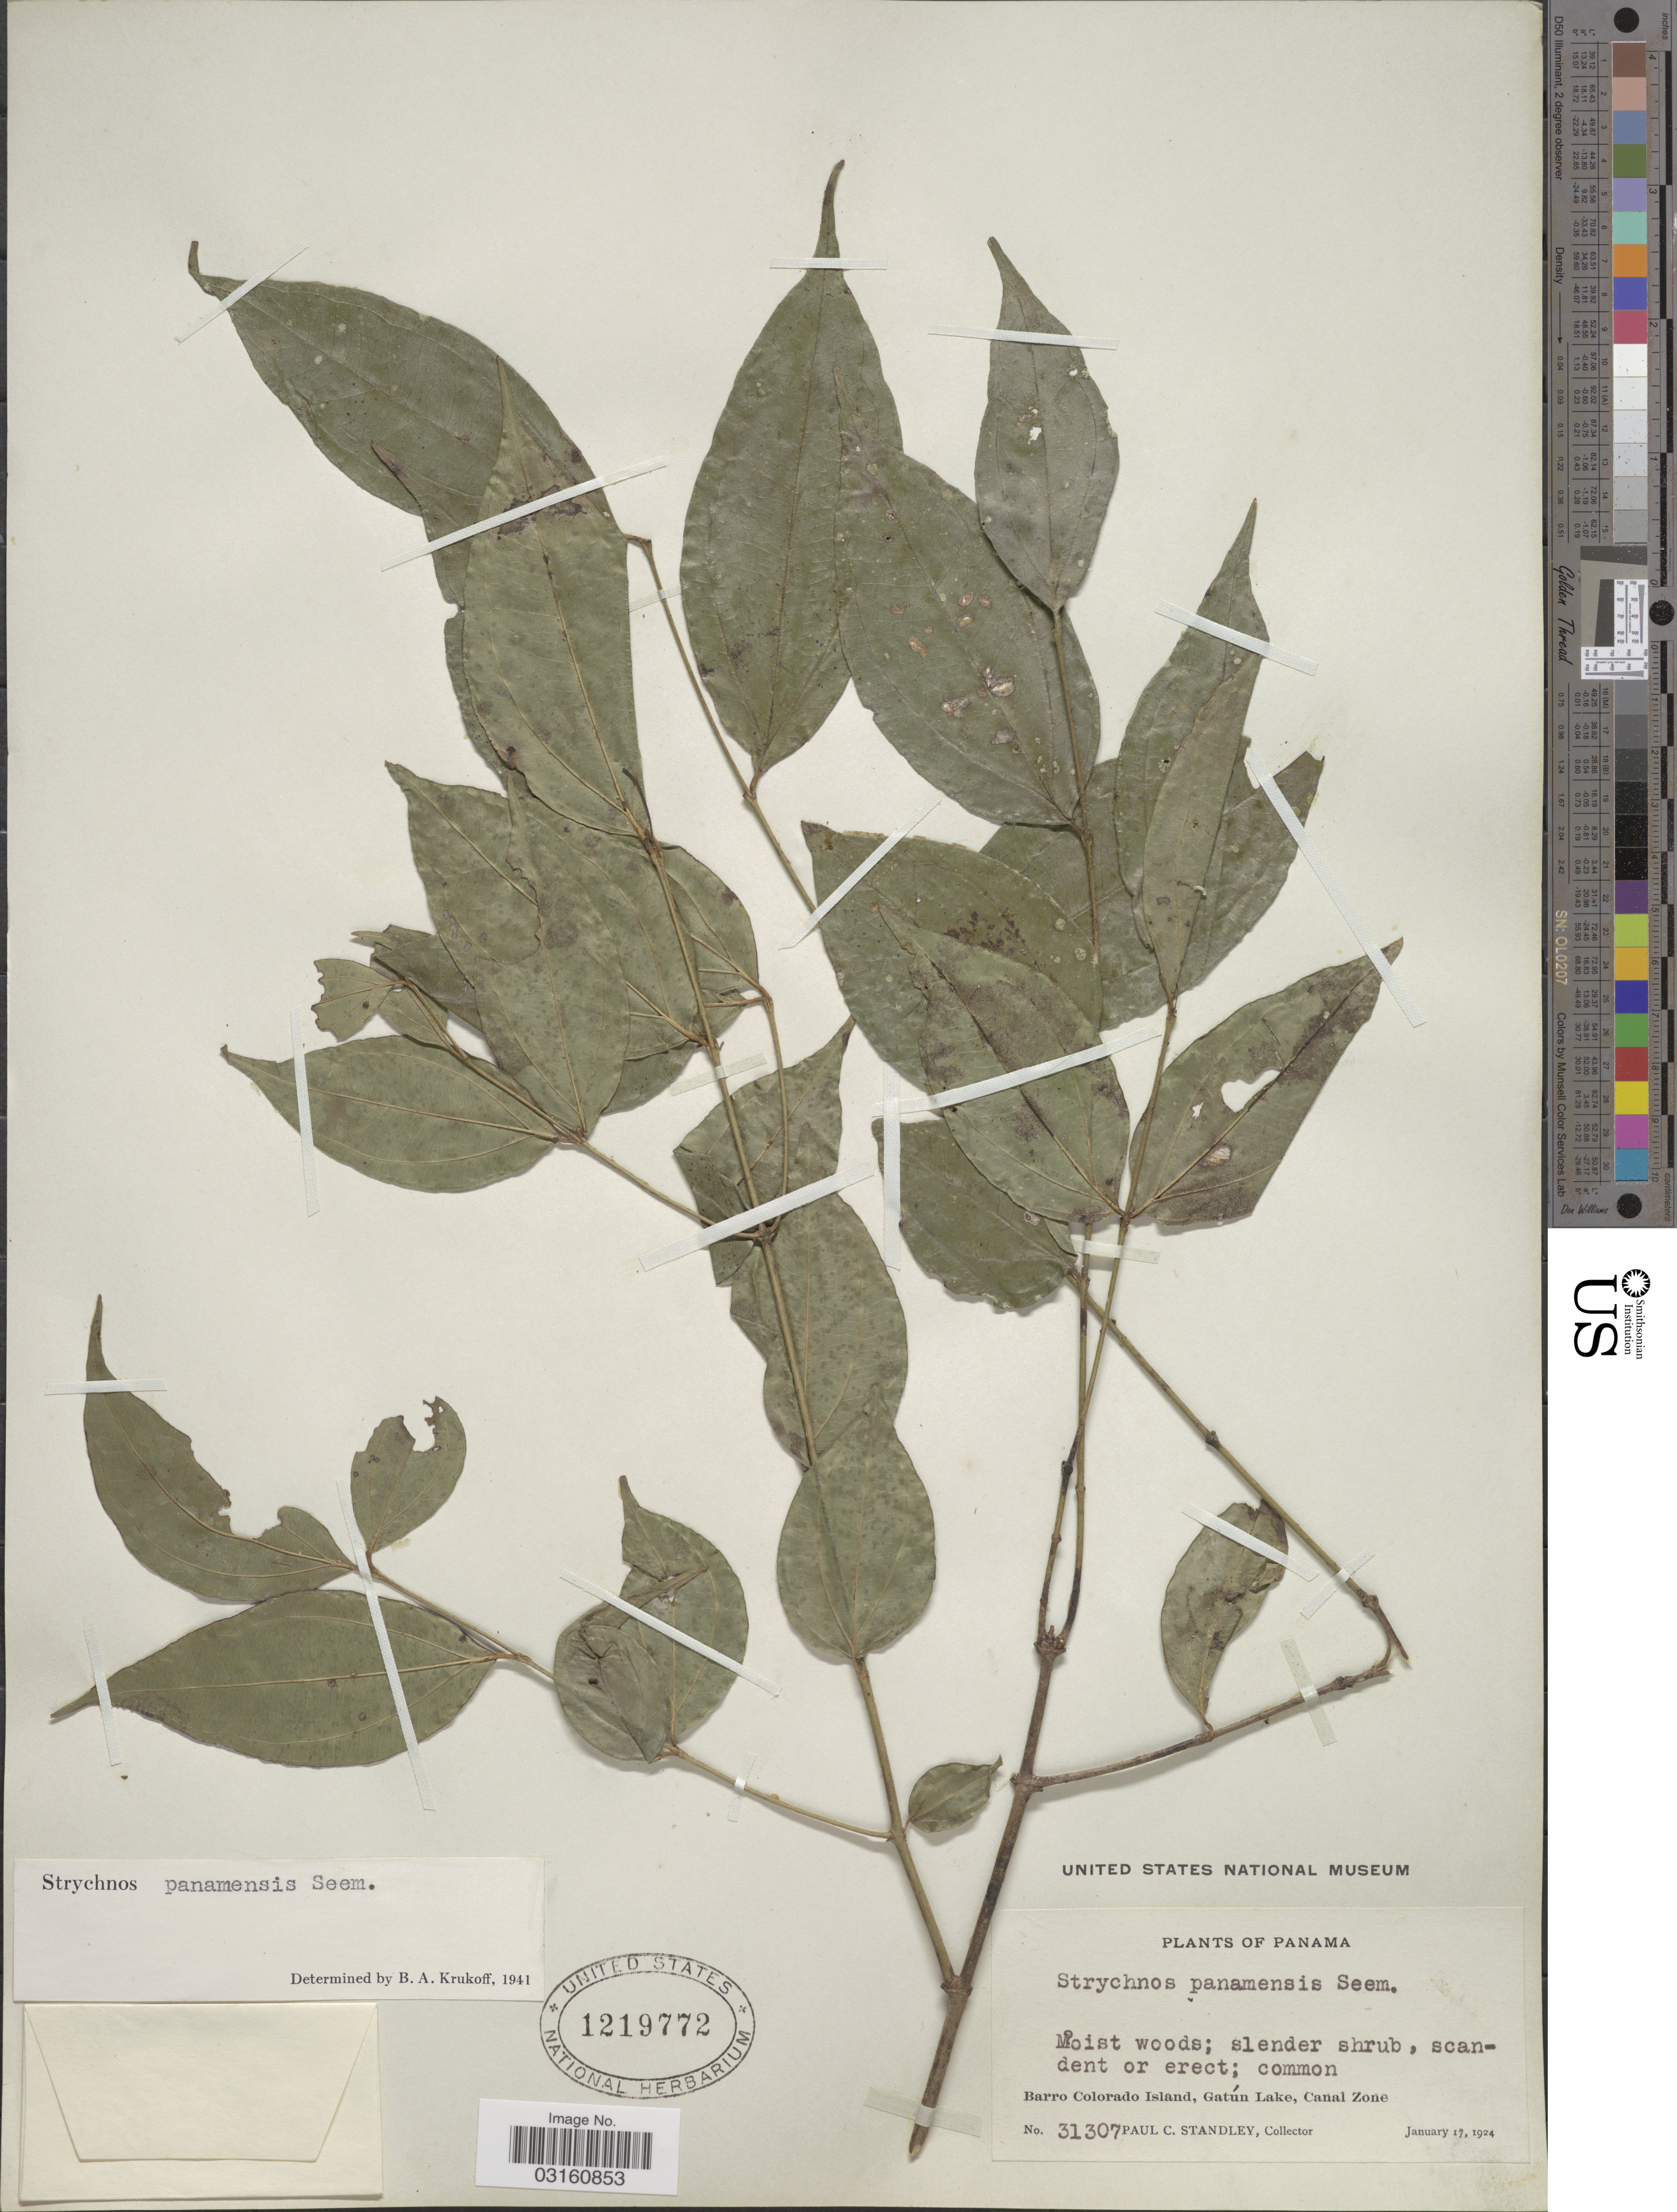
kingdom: Plantae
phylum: Tracheophyta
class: Magnoliopsida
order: Gentianales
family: Loganiaceae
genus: Strychnos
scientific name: Strychnos panamensis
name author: Seem.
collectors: P. C. Standley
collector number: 31307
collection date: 1924-01-17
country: Panama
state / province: Panamá Oeste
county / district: Canal Zone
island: Barro Colorado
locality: Barro Colorado Island, Gatún Lake, Canal Zone.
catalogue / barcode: US 1219772